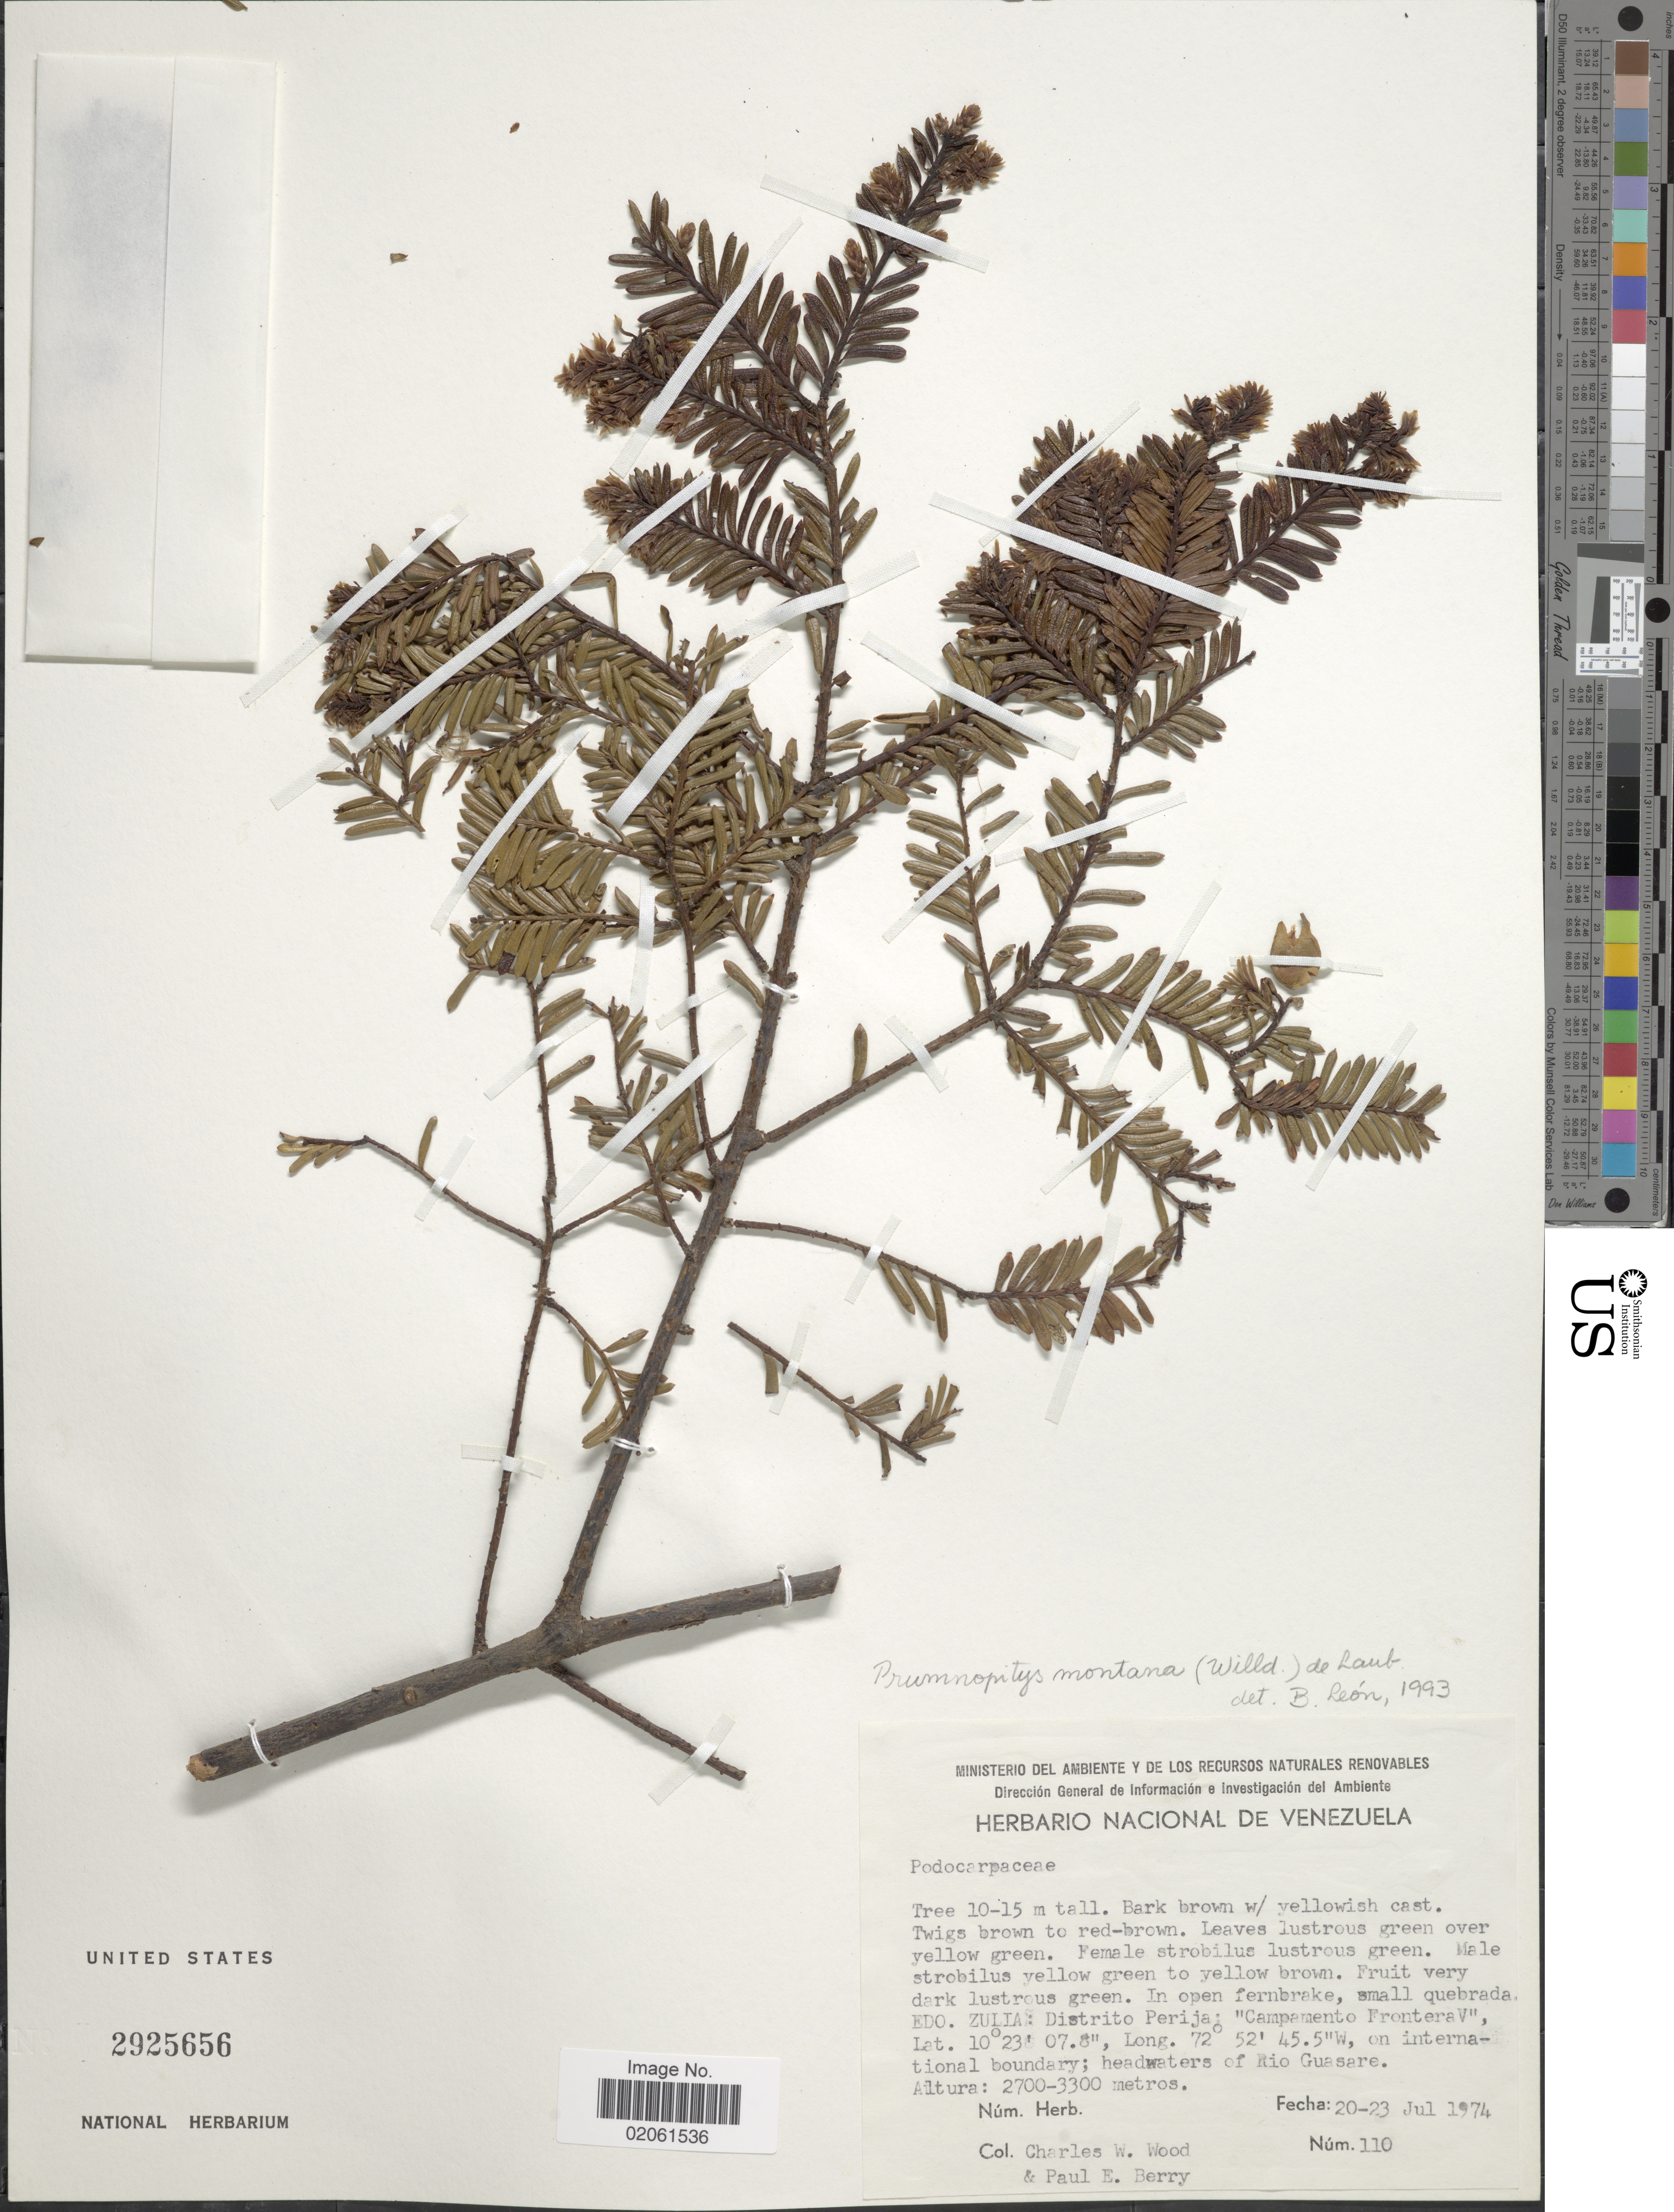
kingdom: Plantae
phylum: Tracheophyta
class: Pinopsida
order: Pinales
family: Podocarpaceae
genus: Podocarpus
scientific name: Podocarpus montanus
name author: (Humb. & Bonpl. ex Willd.) Lodd. ex Endl.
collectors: C. Wood & P. E. Berry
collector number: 110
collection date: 1974-07-20/1974-07-23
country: Venezuela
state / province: Zulia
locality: Edo. Zulia: Distrito Perija: "Campamento Frontera V"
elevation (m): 2700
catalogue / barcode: US 2925656